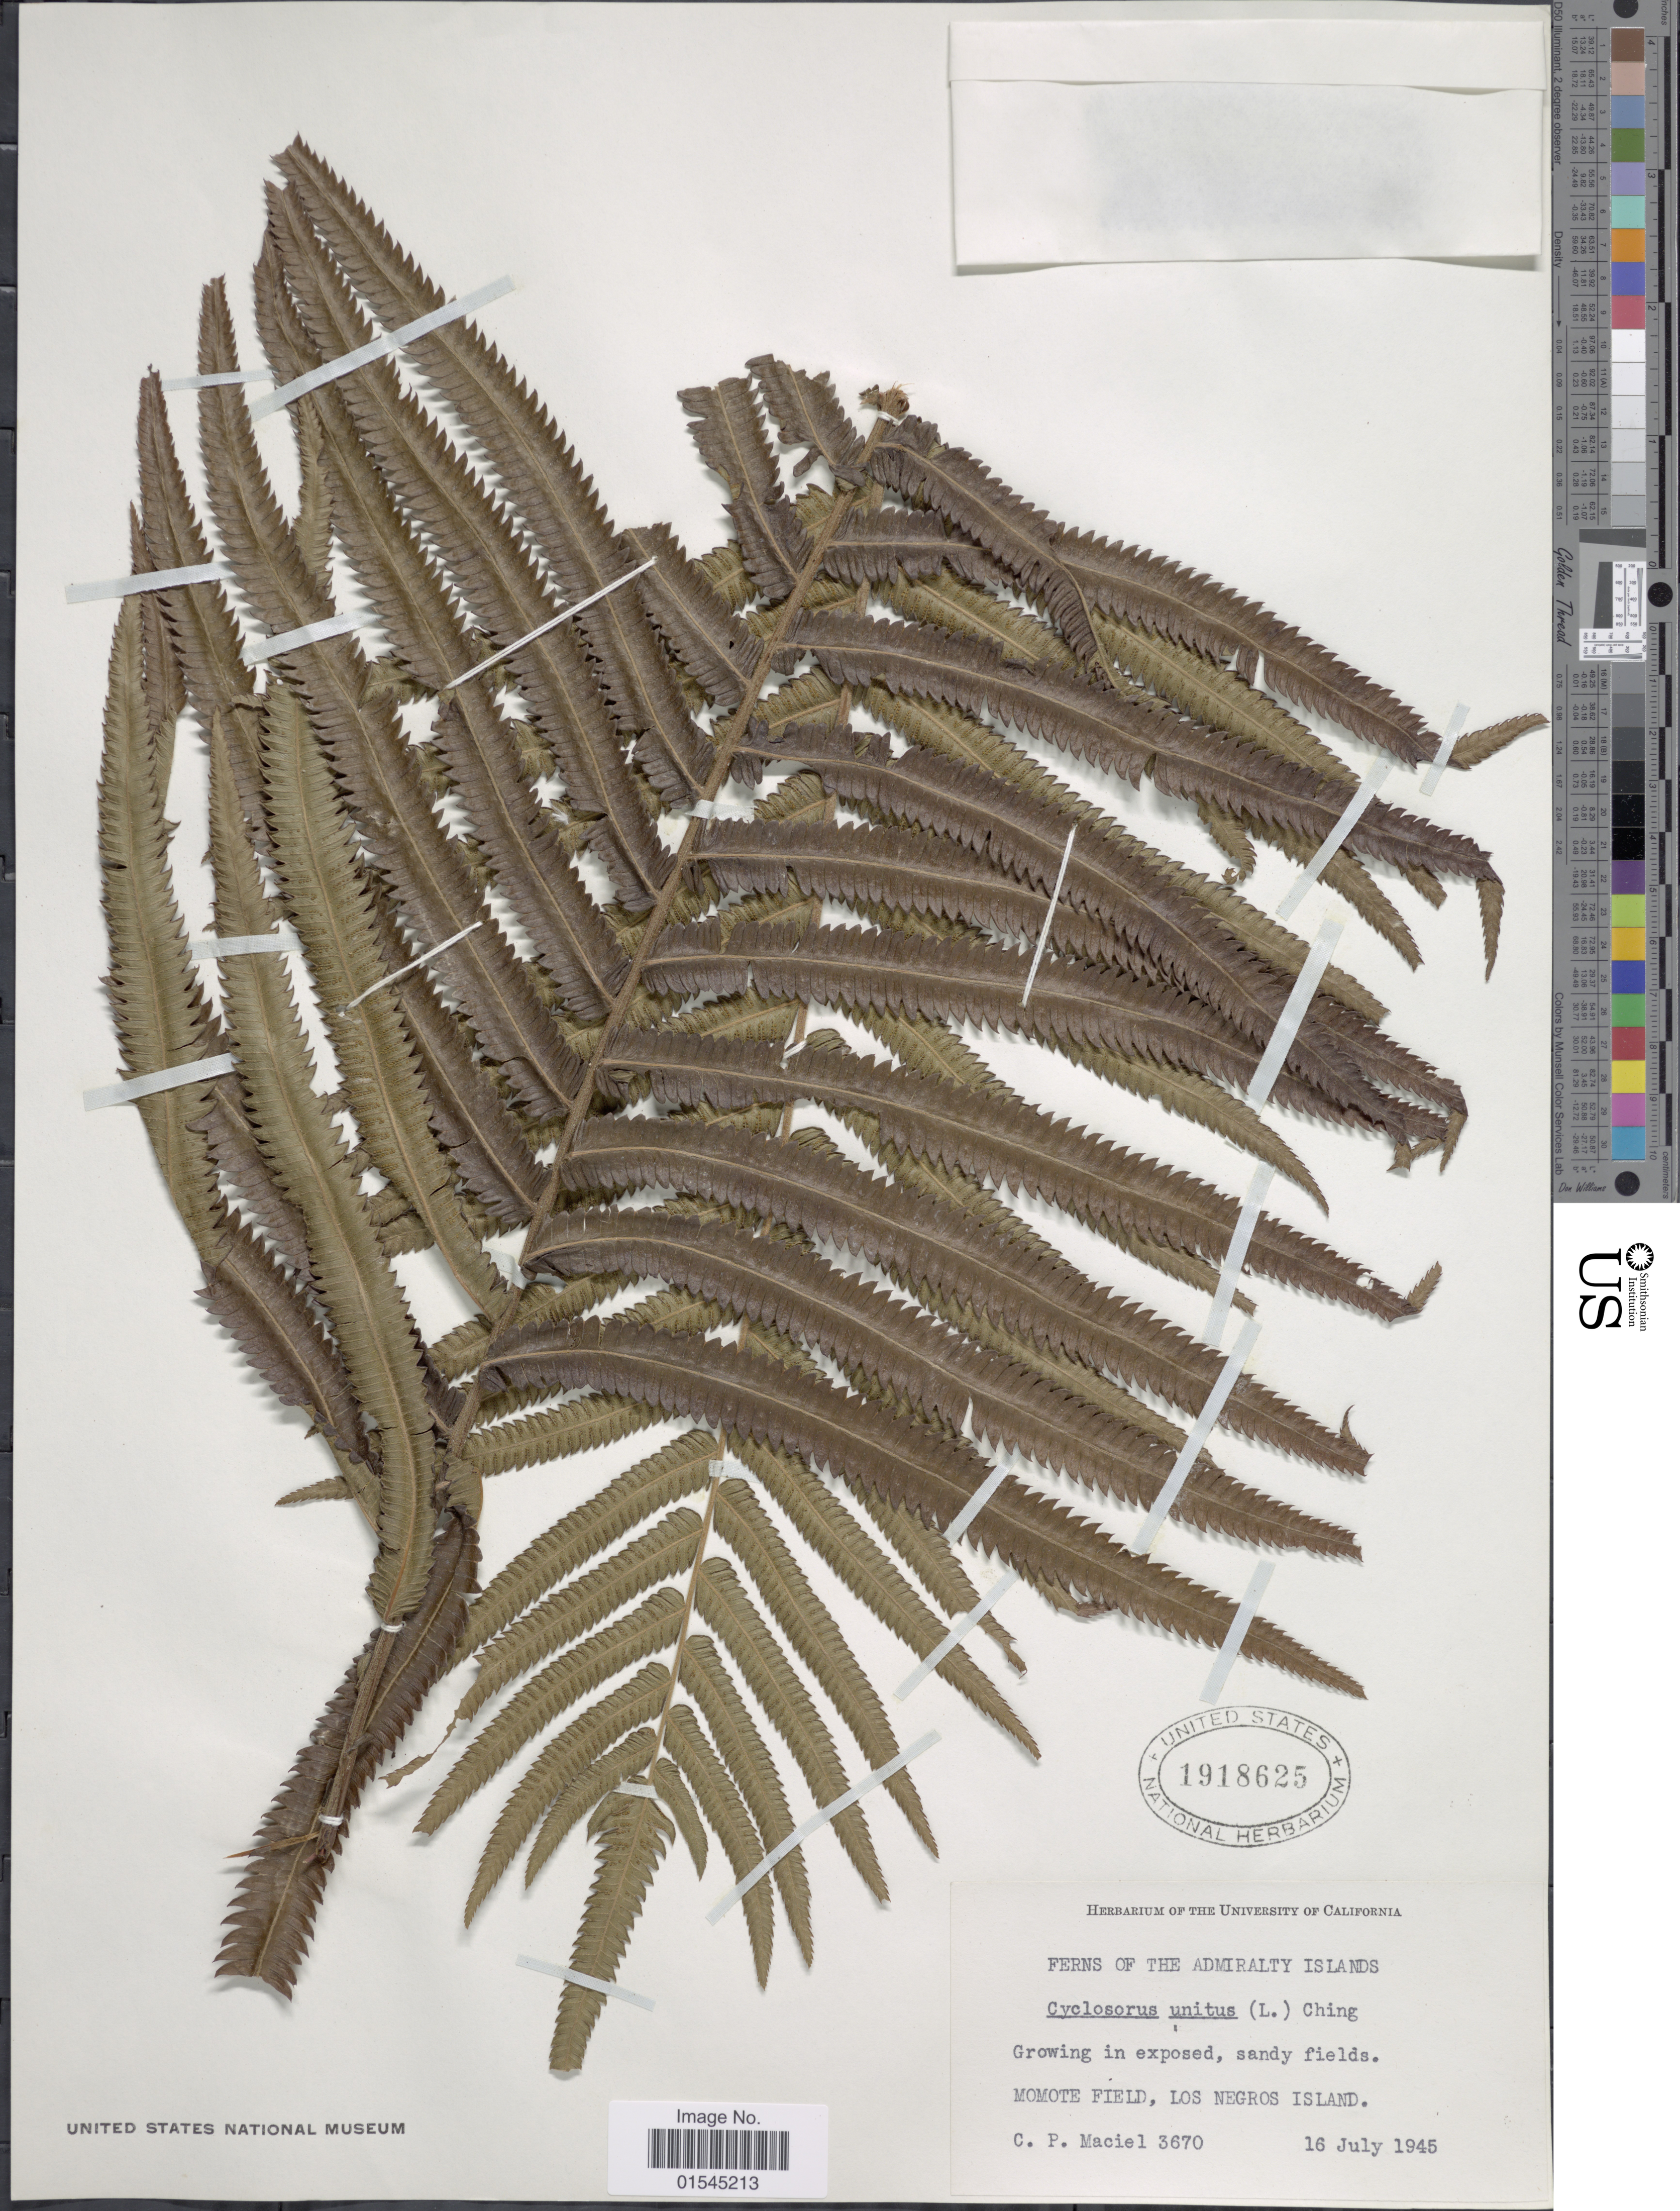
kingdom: Plantae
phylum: Tracheophyta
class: Polypodiopsida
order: Polypodiales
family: Thelypteridaceae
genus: Sphaerostephanos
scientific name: Sphaerostephanos unitus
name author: (L.) Holttum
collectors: C. Maciel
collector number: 3670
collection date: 1945-07-16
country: Papua New Guinea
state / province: Manus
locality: The Admiralty Islands. Momote Field, Los Negros Island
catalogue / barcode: US 1918625